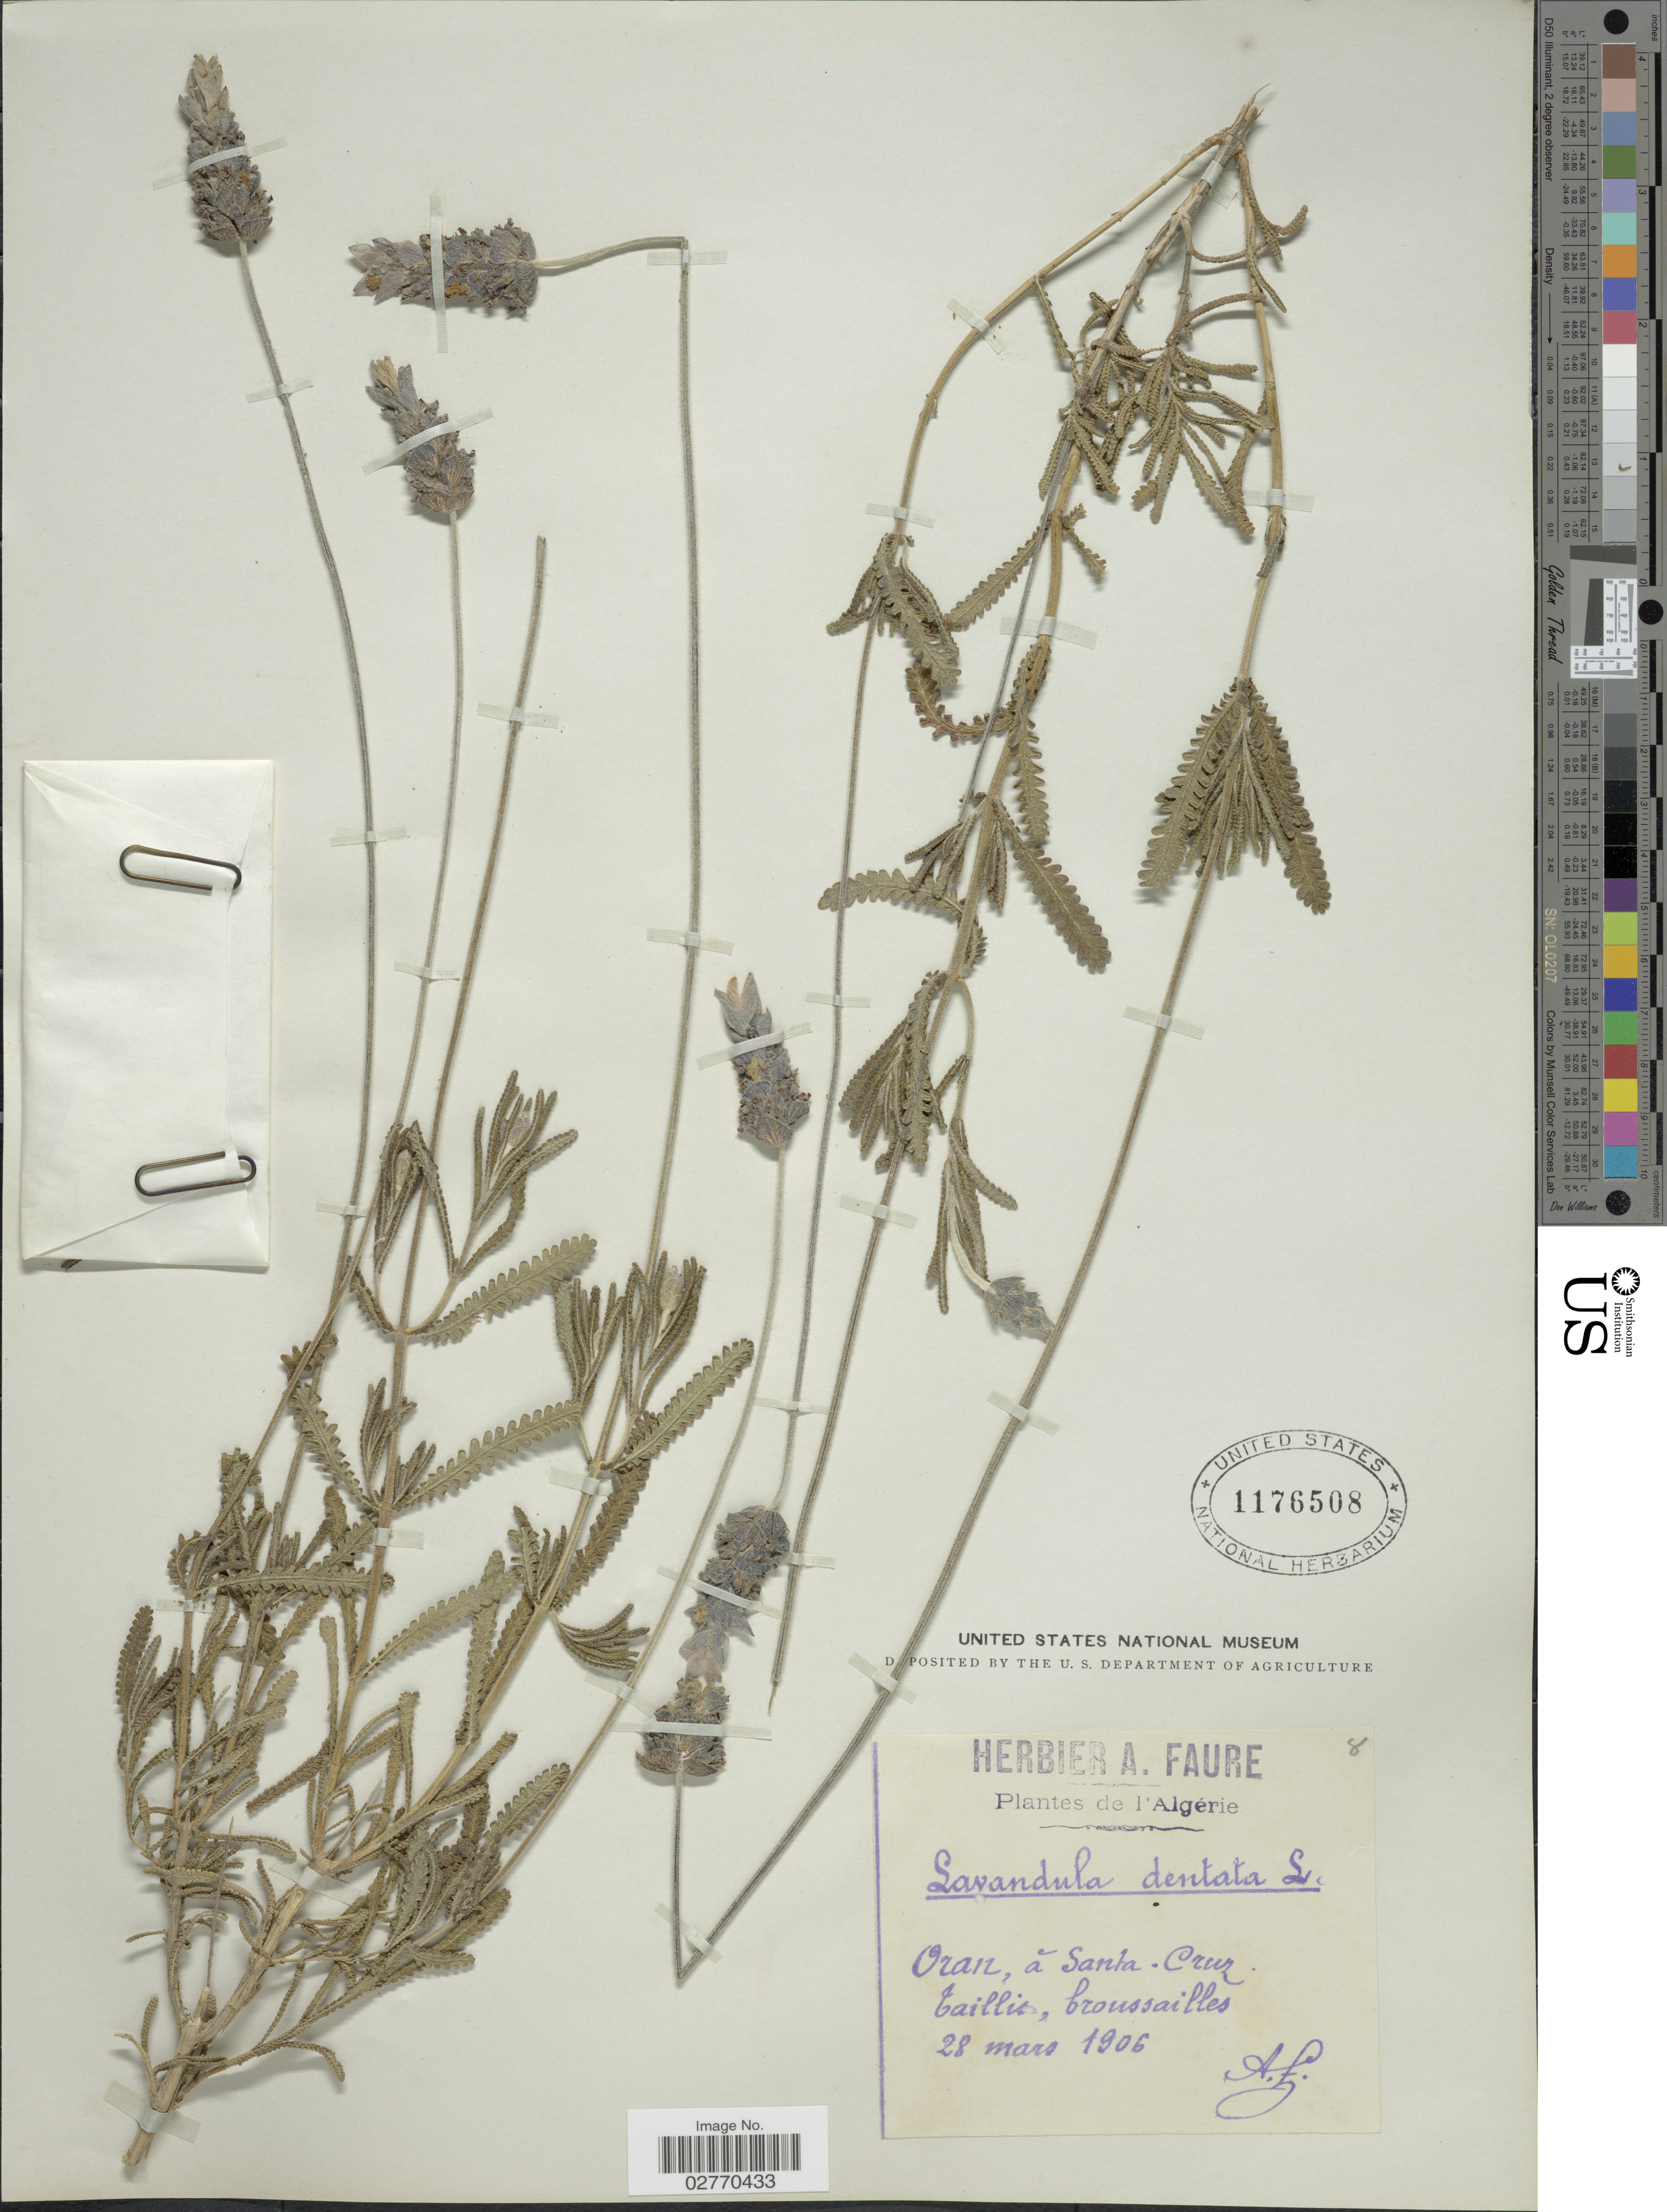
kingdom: Plantae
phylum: Tracheophyta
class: Magnoliopsida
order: Lamiales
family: Lamiaceae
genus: Lavandula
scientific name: Lavandula dentata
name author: L.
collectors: A. Faure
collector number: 8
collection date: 1906-03-28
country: Algeria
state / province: Oran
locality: À Santa-Cruz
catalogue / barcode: US 1176508